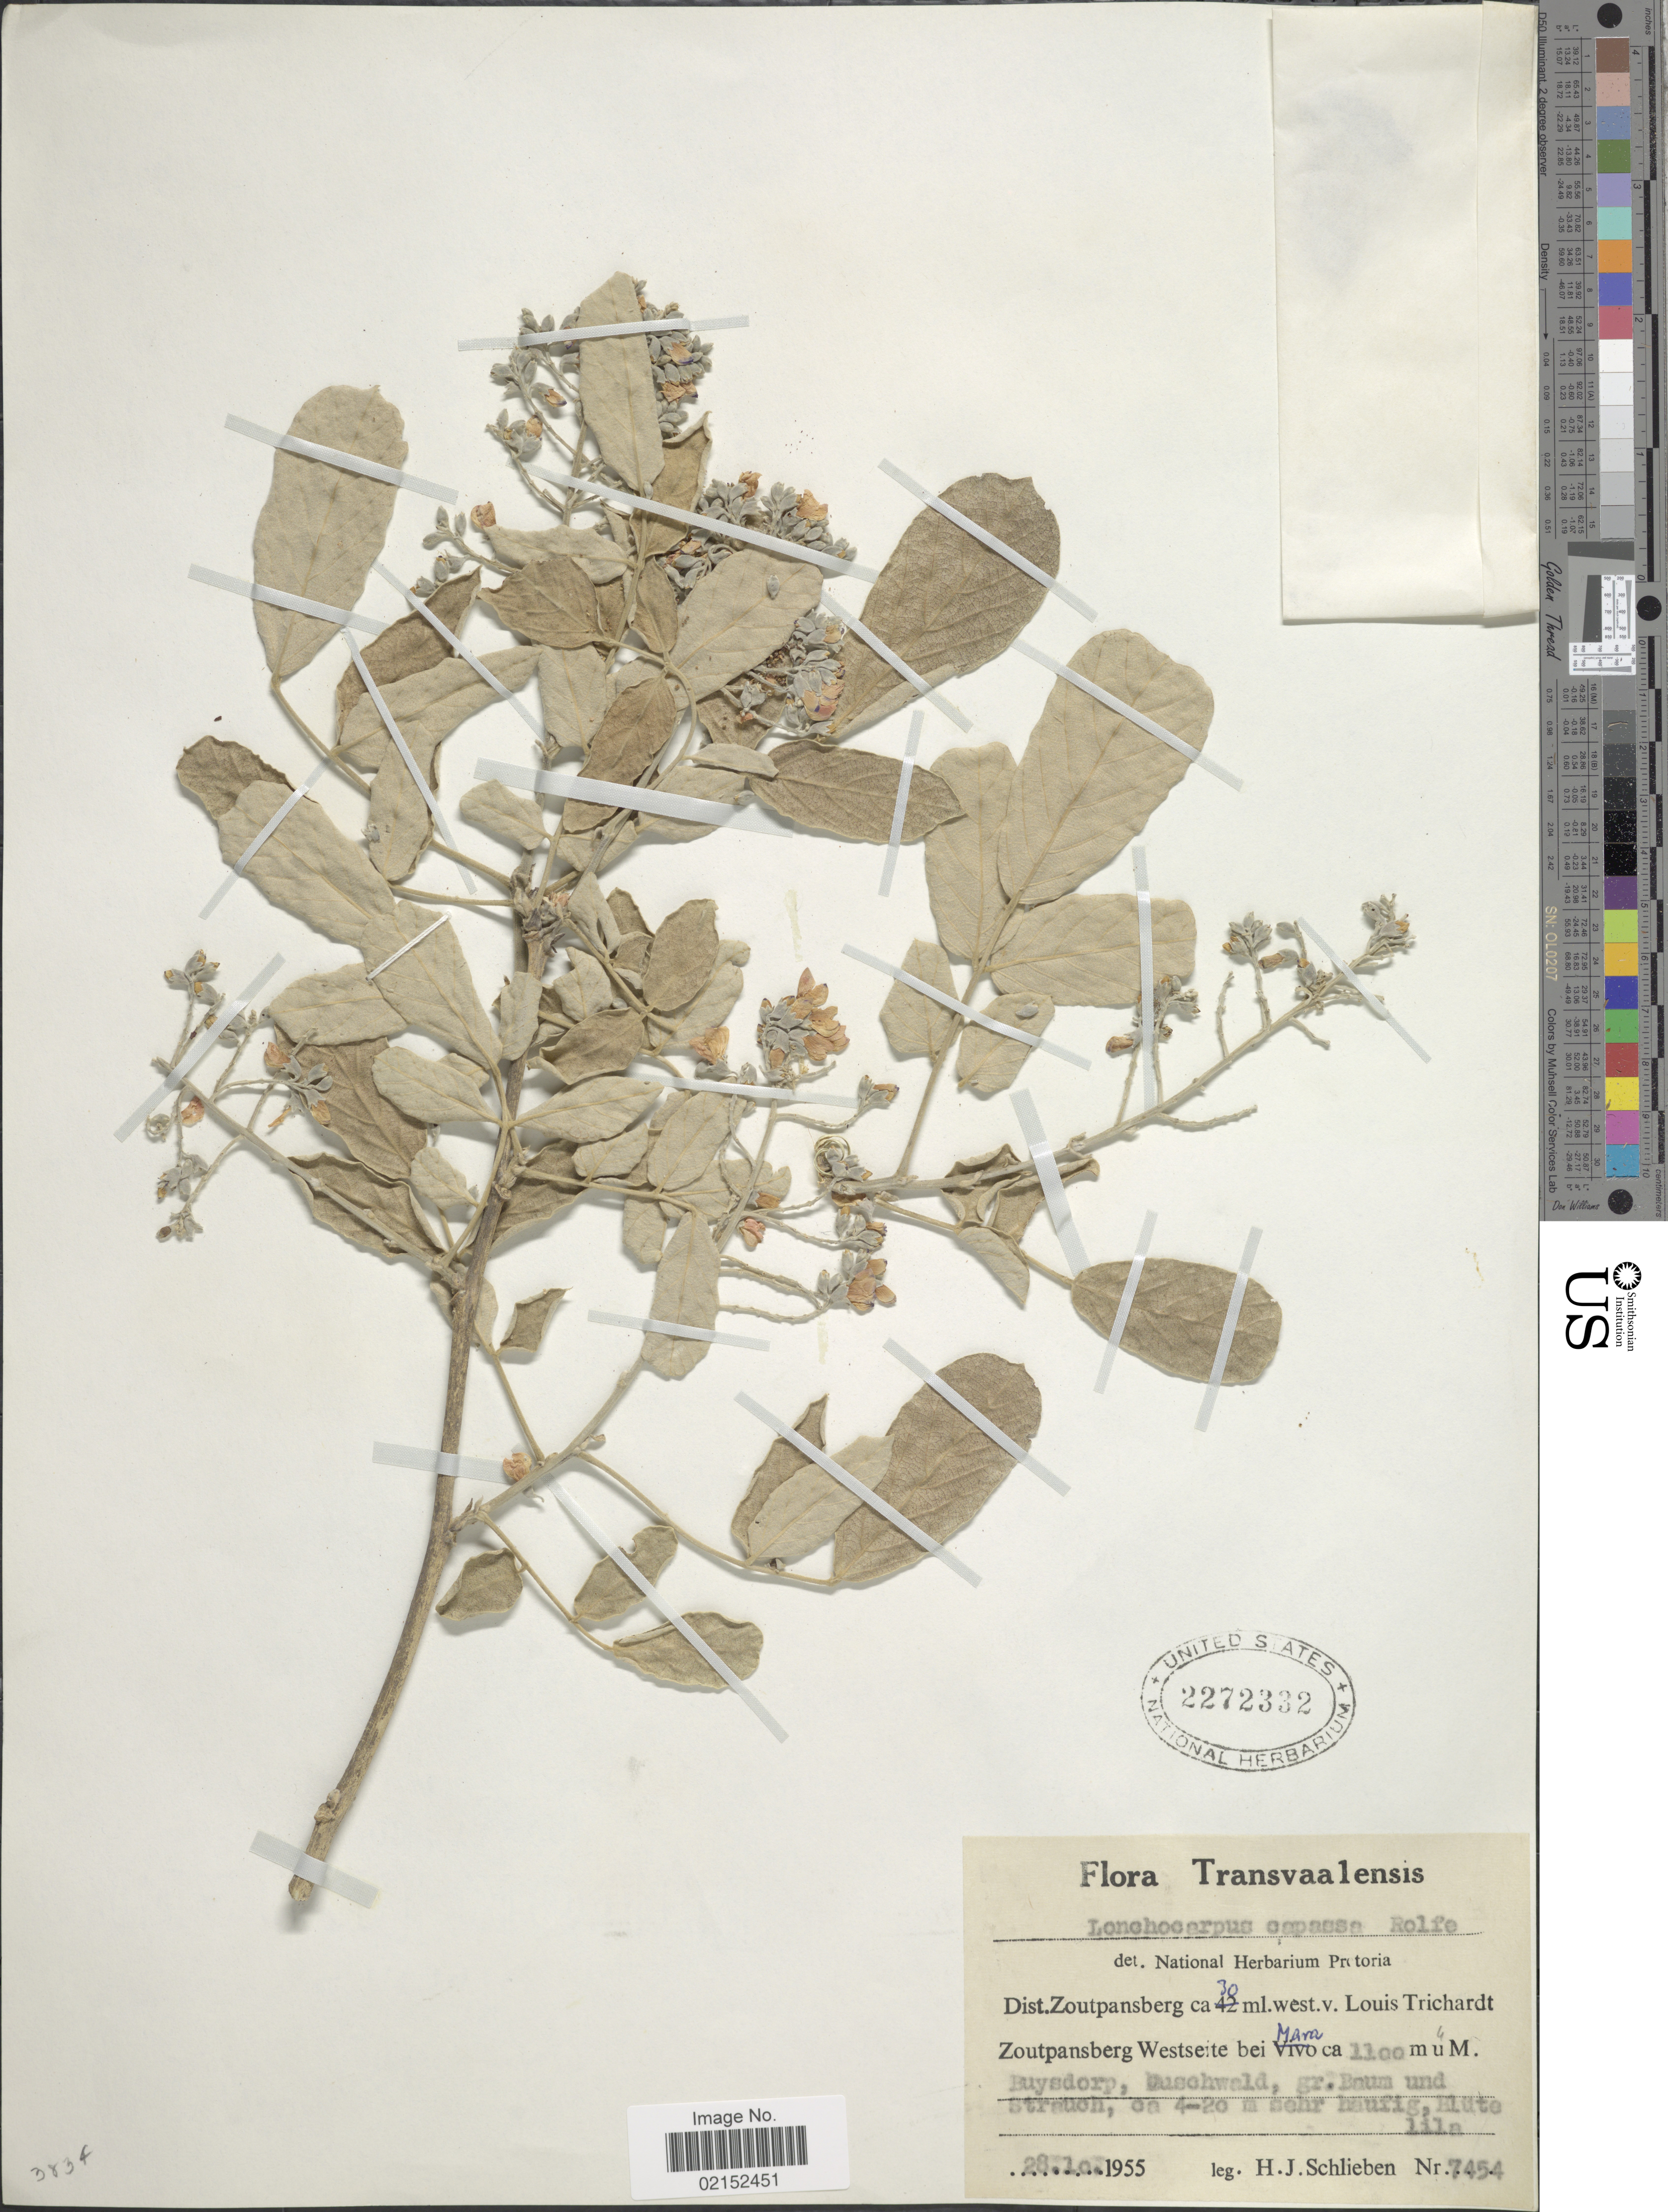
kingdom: Plantae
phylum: Tracheophyta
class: Magnoliopsida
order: Fabales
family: Fabaceae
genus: Lonchocarpus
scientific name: Lonchocarpus capassa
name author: Rolfe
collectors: H. J. Schlieben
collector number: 7454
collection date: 1955-10-28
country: South Africa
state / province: Limpopo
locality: Transvaalensis, Dist. Zoutpansberg ca 30 ml. west.v. Louis Trichardt Zoutpansberg Westseite bei Mara, Buysdorp, buschwald.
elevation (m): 1100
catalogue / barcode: US 2272332